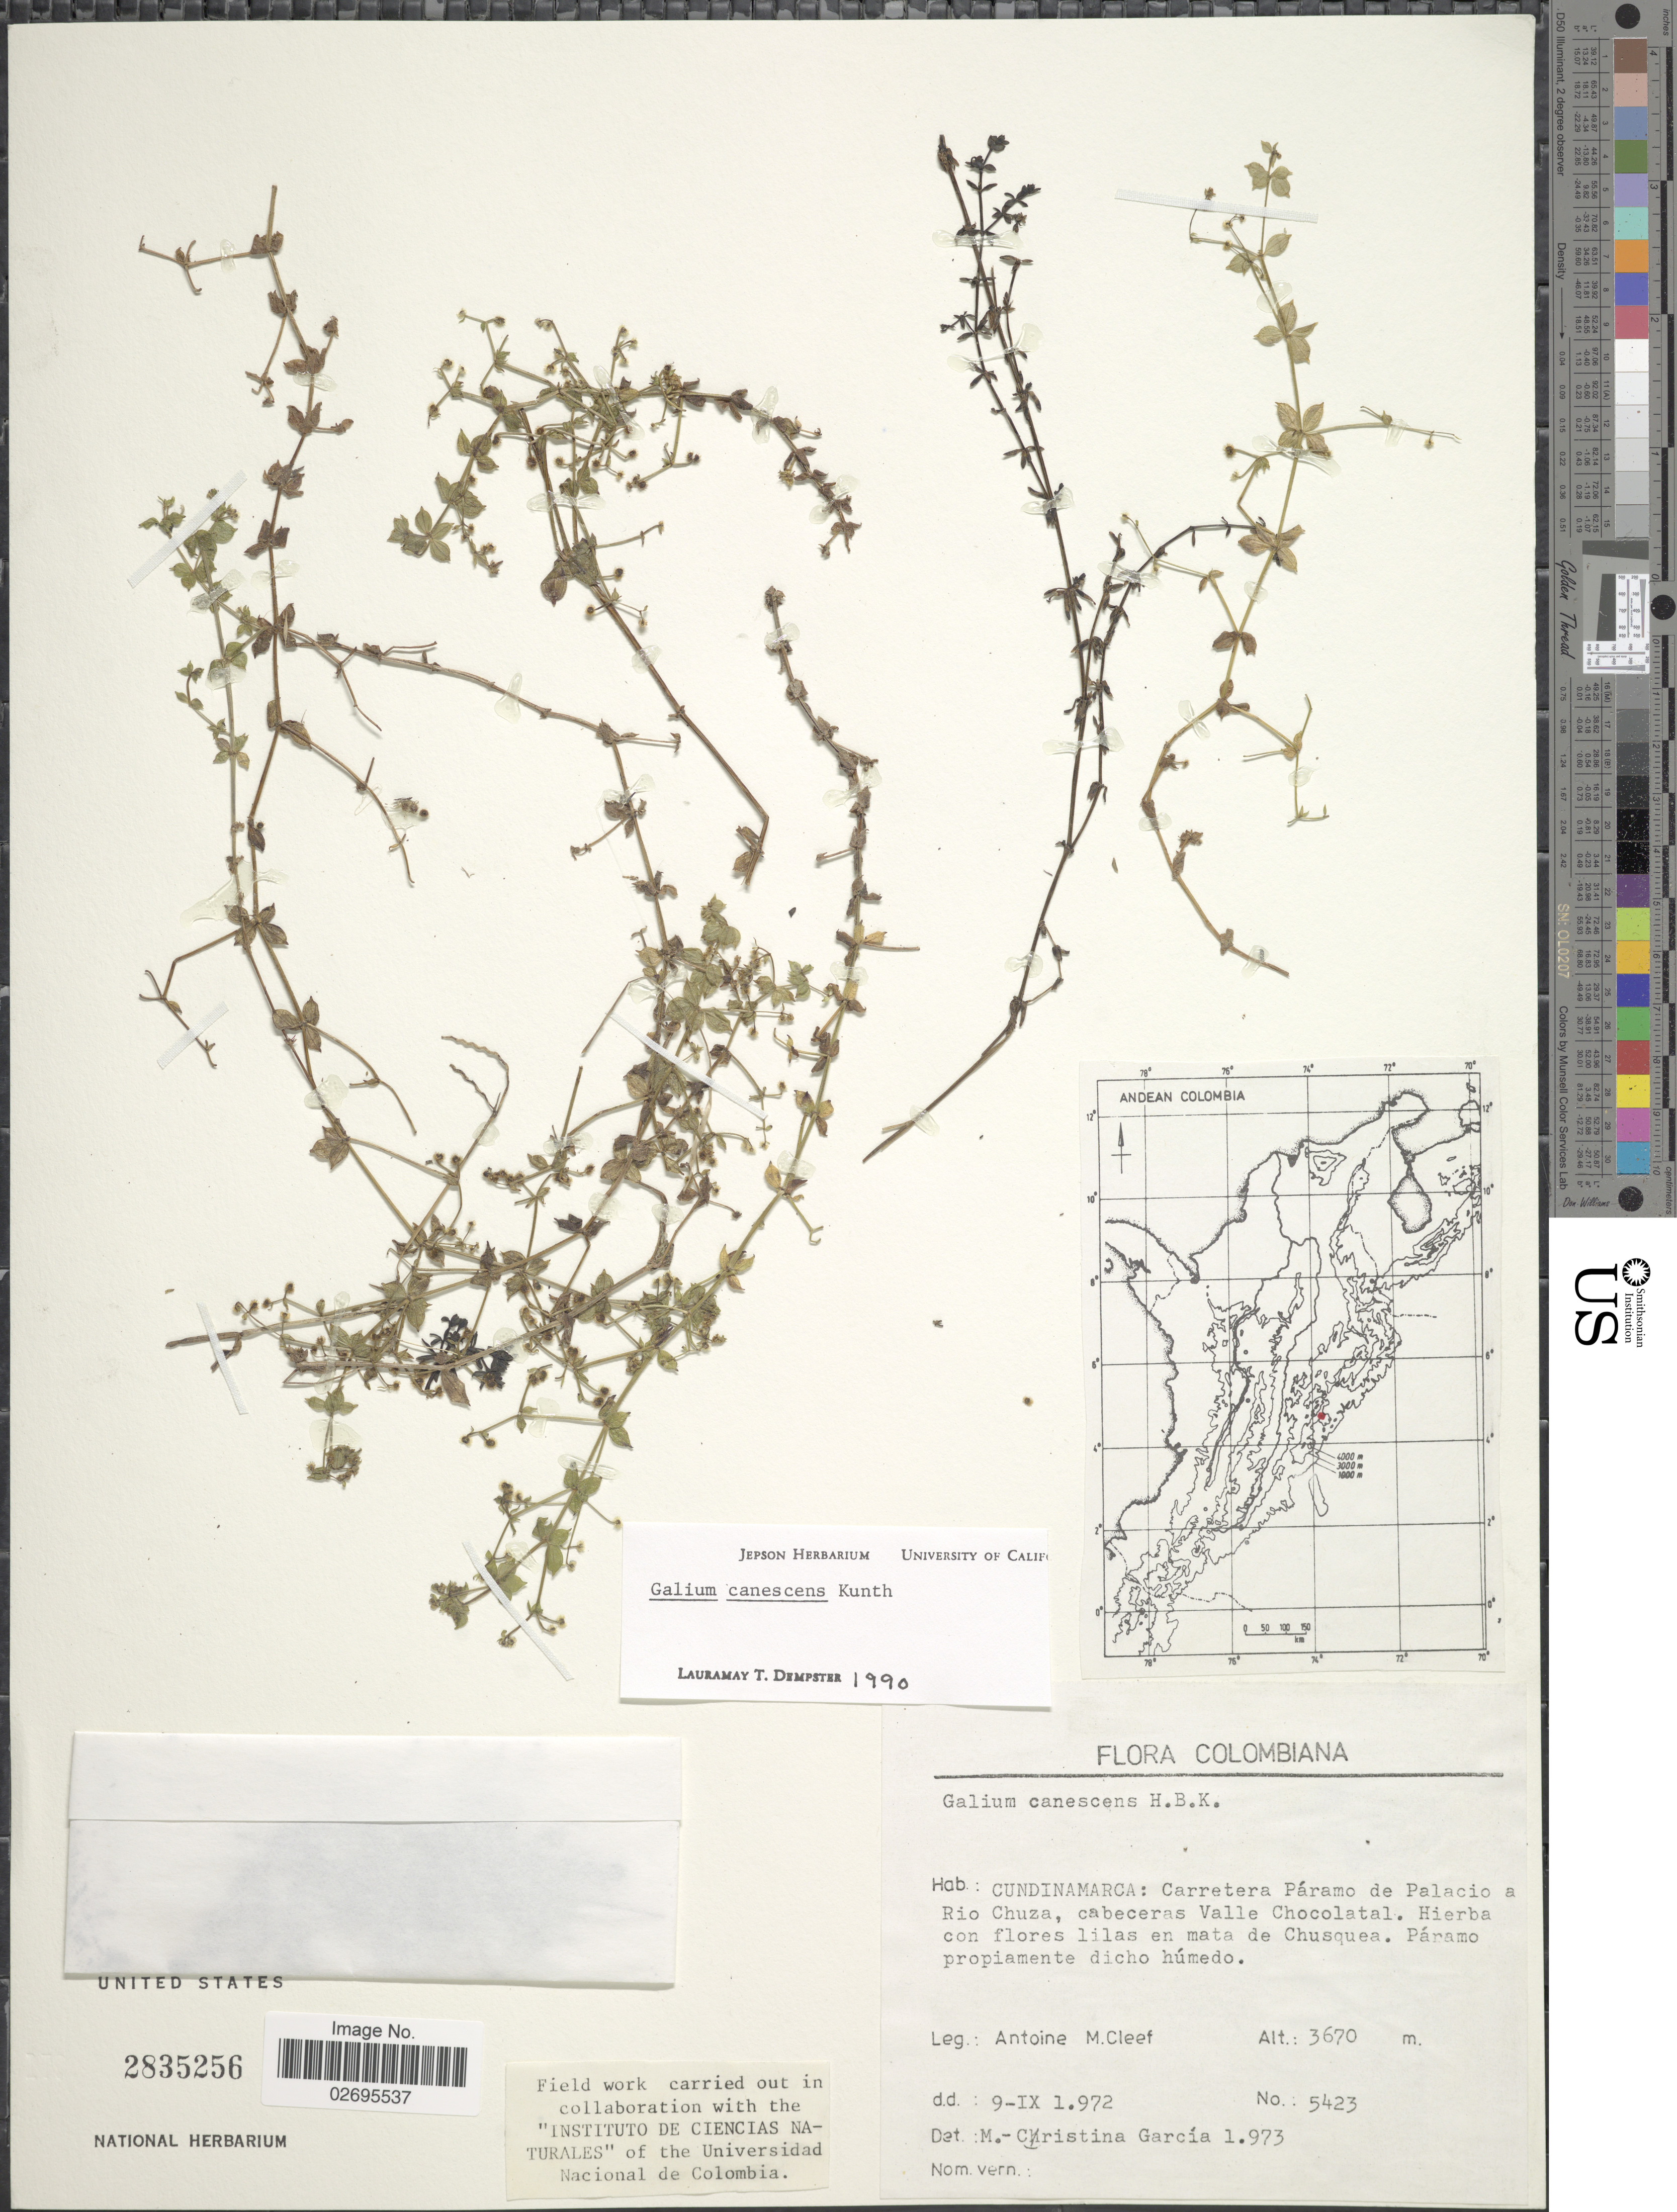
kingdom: Plantae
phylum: Tracheophyta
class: Magnoliopsida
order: Gentianales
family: Rubiaceae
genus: Galium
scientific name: Galium canescens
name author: Kunth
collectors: A. M. Cleef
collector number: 5423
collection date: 1972-09-09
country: Colombia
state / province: Cundinamarca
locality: Carretera Páramo de Palacio a Rio Chuza, cabeceras Valle Chocolatal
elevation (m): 3670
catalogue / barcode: US 2835256